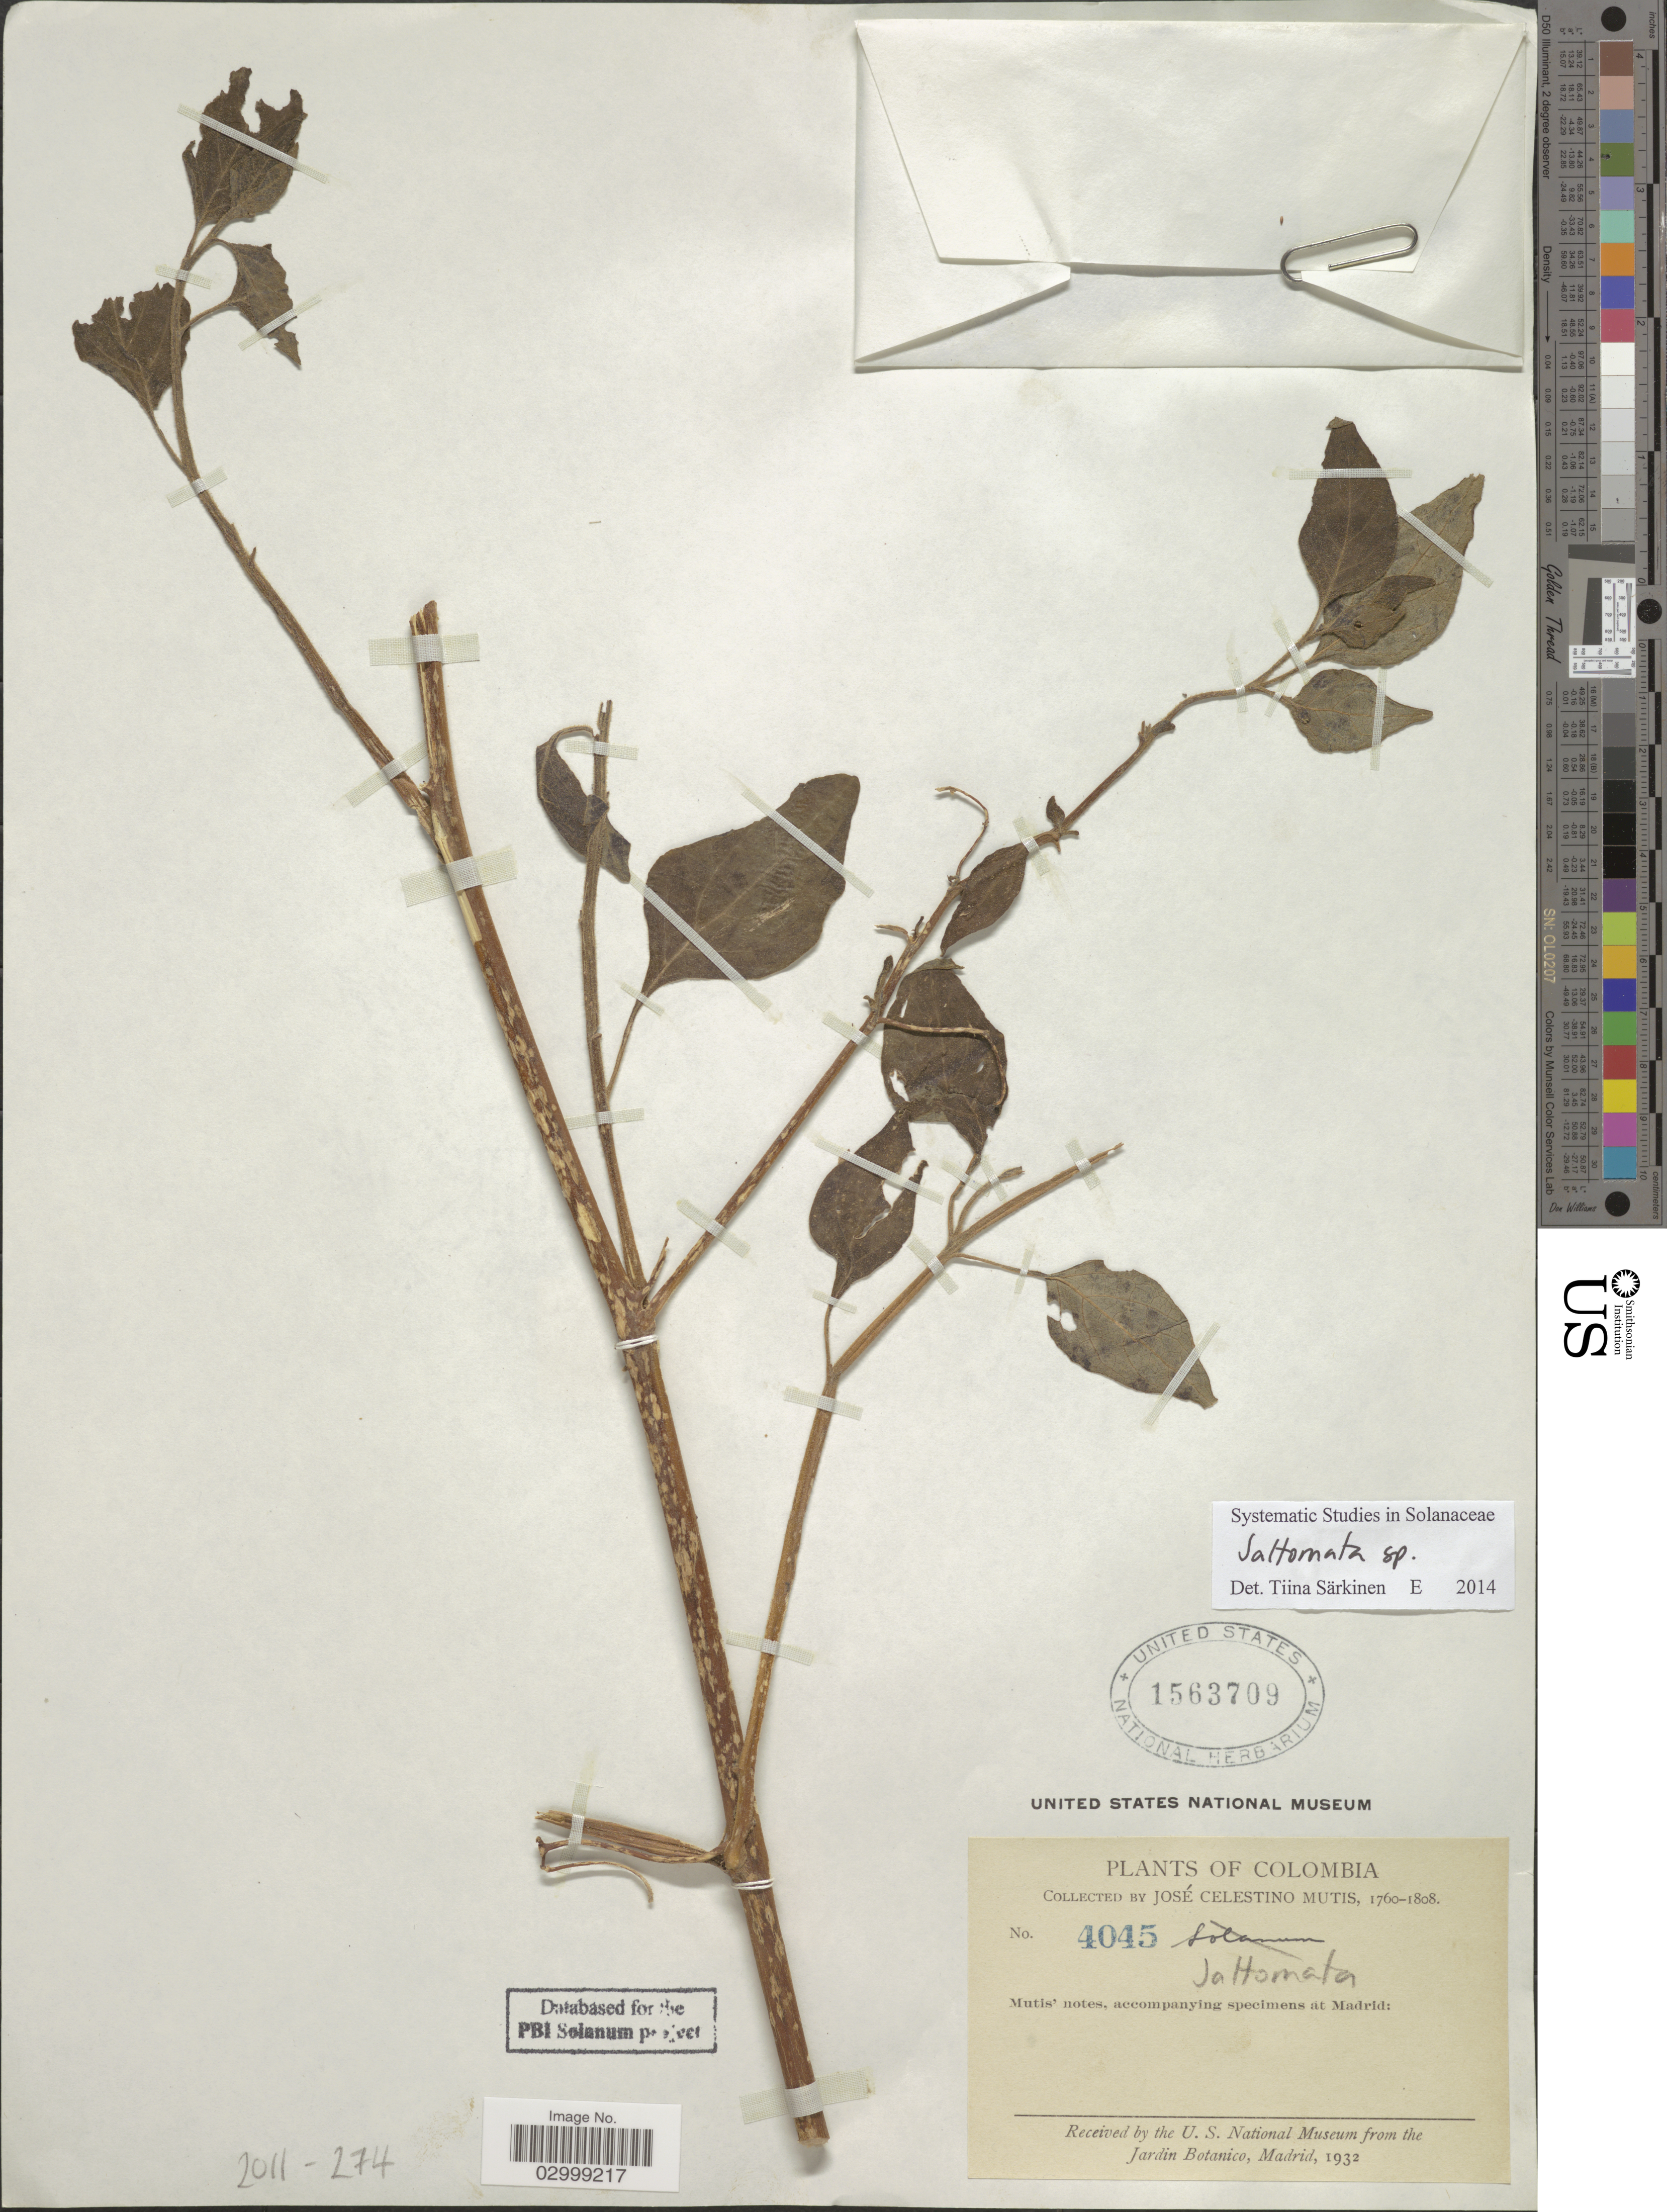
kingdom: Plantae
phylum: Tracheophyta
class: Magnoliopsida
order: Solanales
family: Solanaceae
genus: Jaltomata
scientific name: Jaltomata sp.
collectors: J. C. B. Mutis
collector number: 4045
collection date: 1760/1808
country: Colombia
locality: Jaltomata.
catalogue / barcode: US 1563709